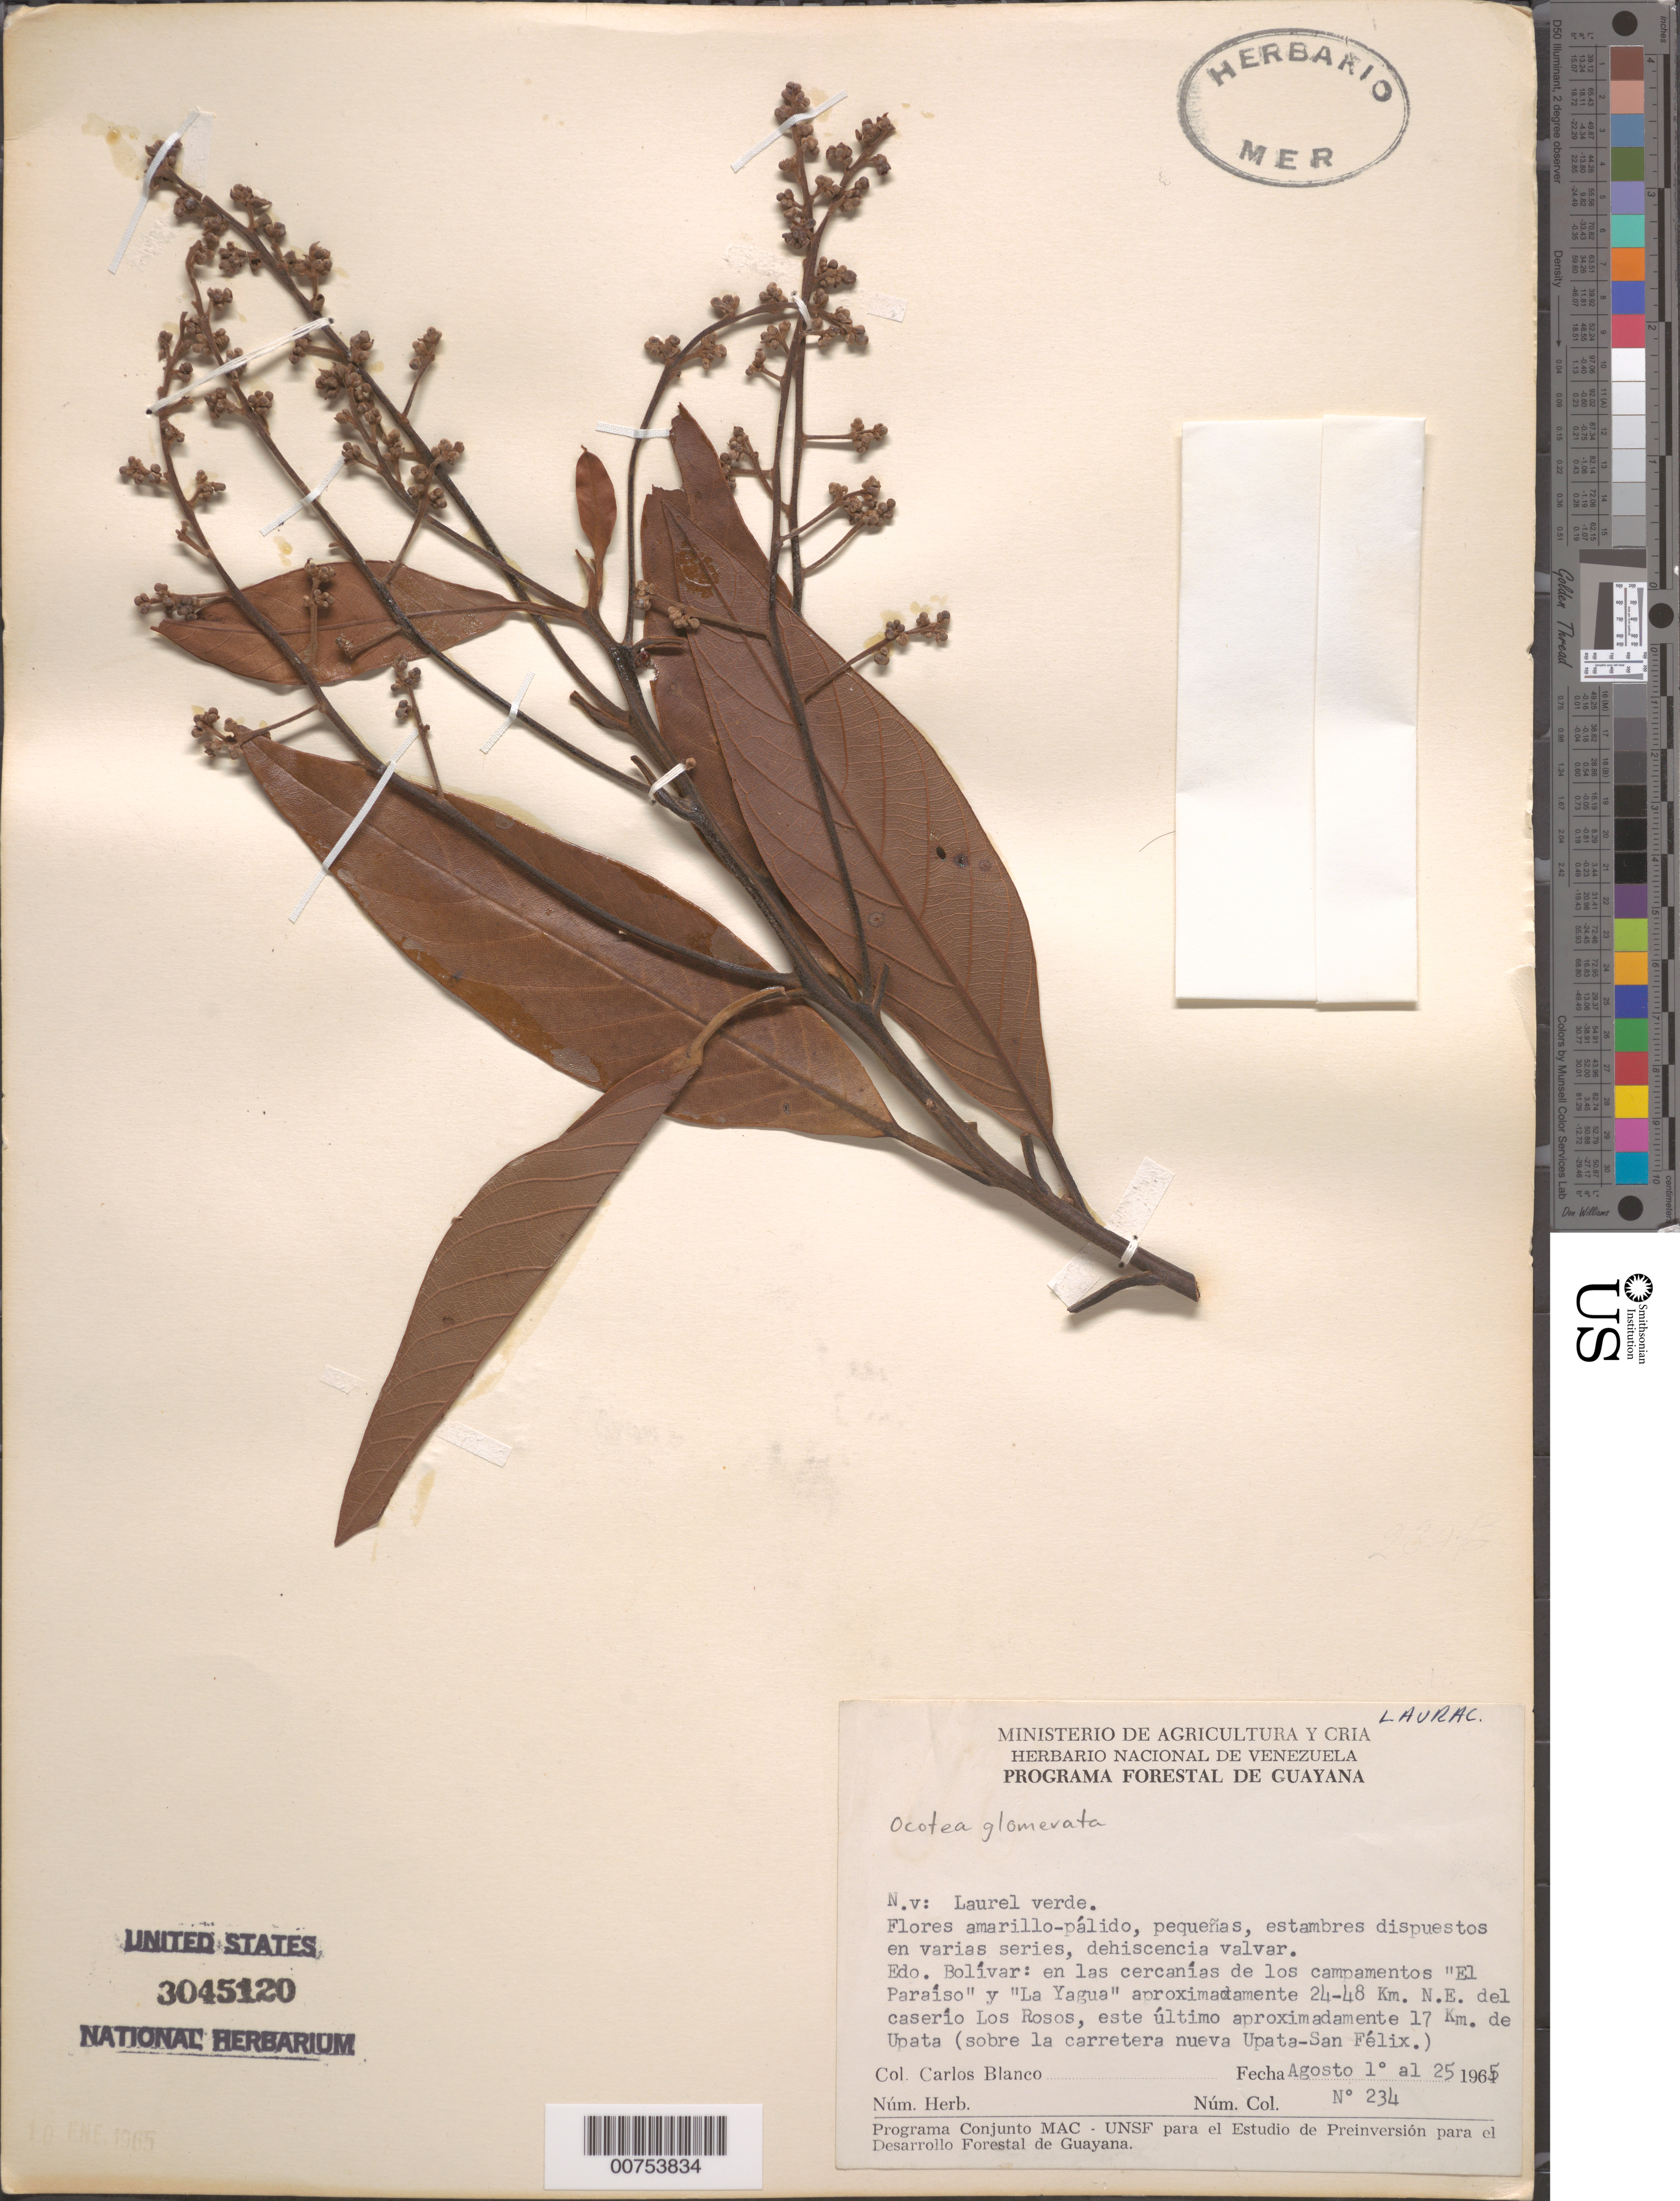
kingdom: Plantae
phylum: Tracheophyta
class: Magnoliopsida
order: Laurales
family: Lauraceae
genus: Ocotea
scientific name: Ocotea glomerata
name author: (Nees) Mez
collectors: C. A. Blanco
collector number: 234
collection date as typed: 1-Aug-65 to 25-Aug-65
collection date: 1965-08-01/1965-08-25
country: Venezuela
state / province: Bolívar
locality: Campamentos "El Paraiso" y "La Yagua", 24-48 km NE del caserío Los Rosos, 17 km E de Upata (sobre la carretera nueva Upata-San Felix)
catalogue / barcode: US 3045120